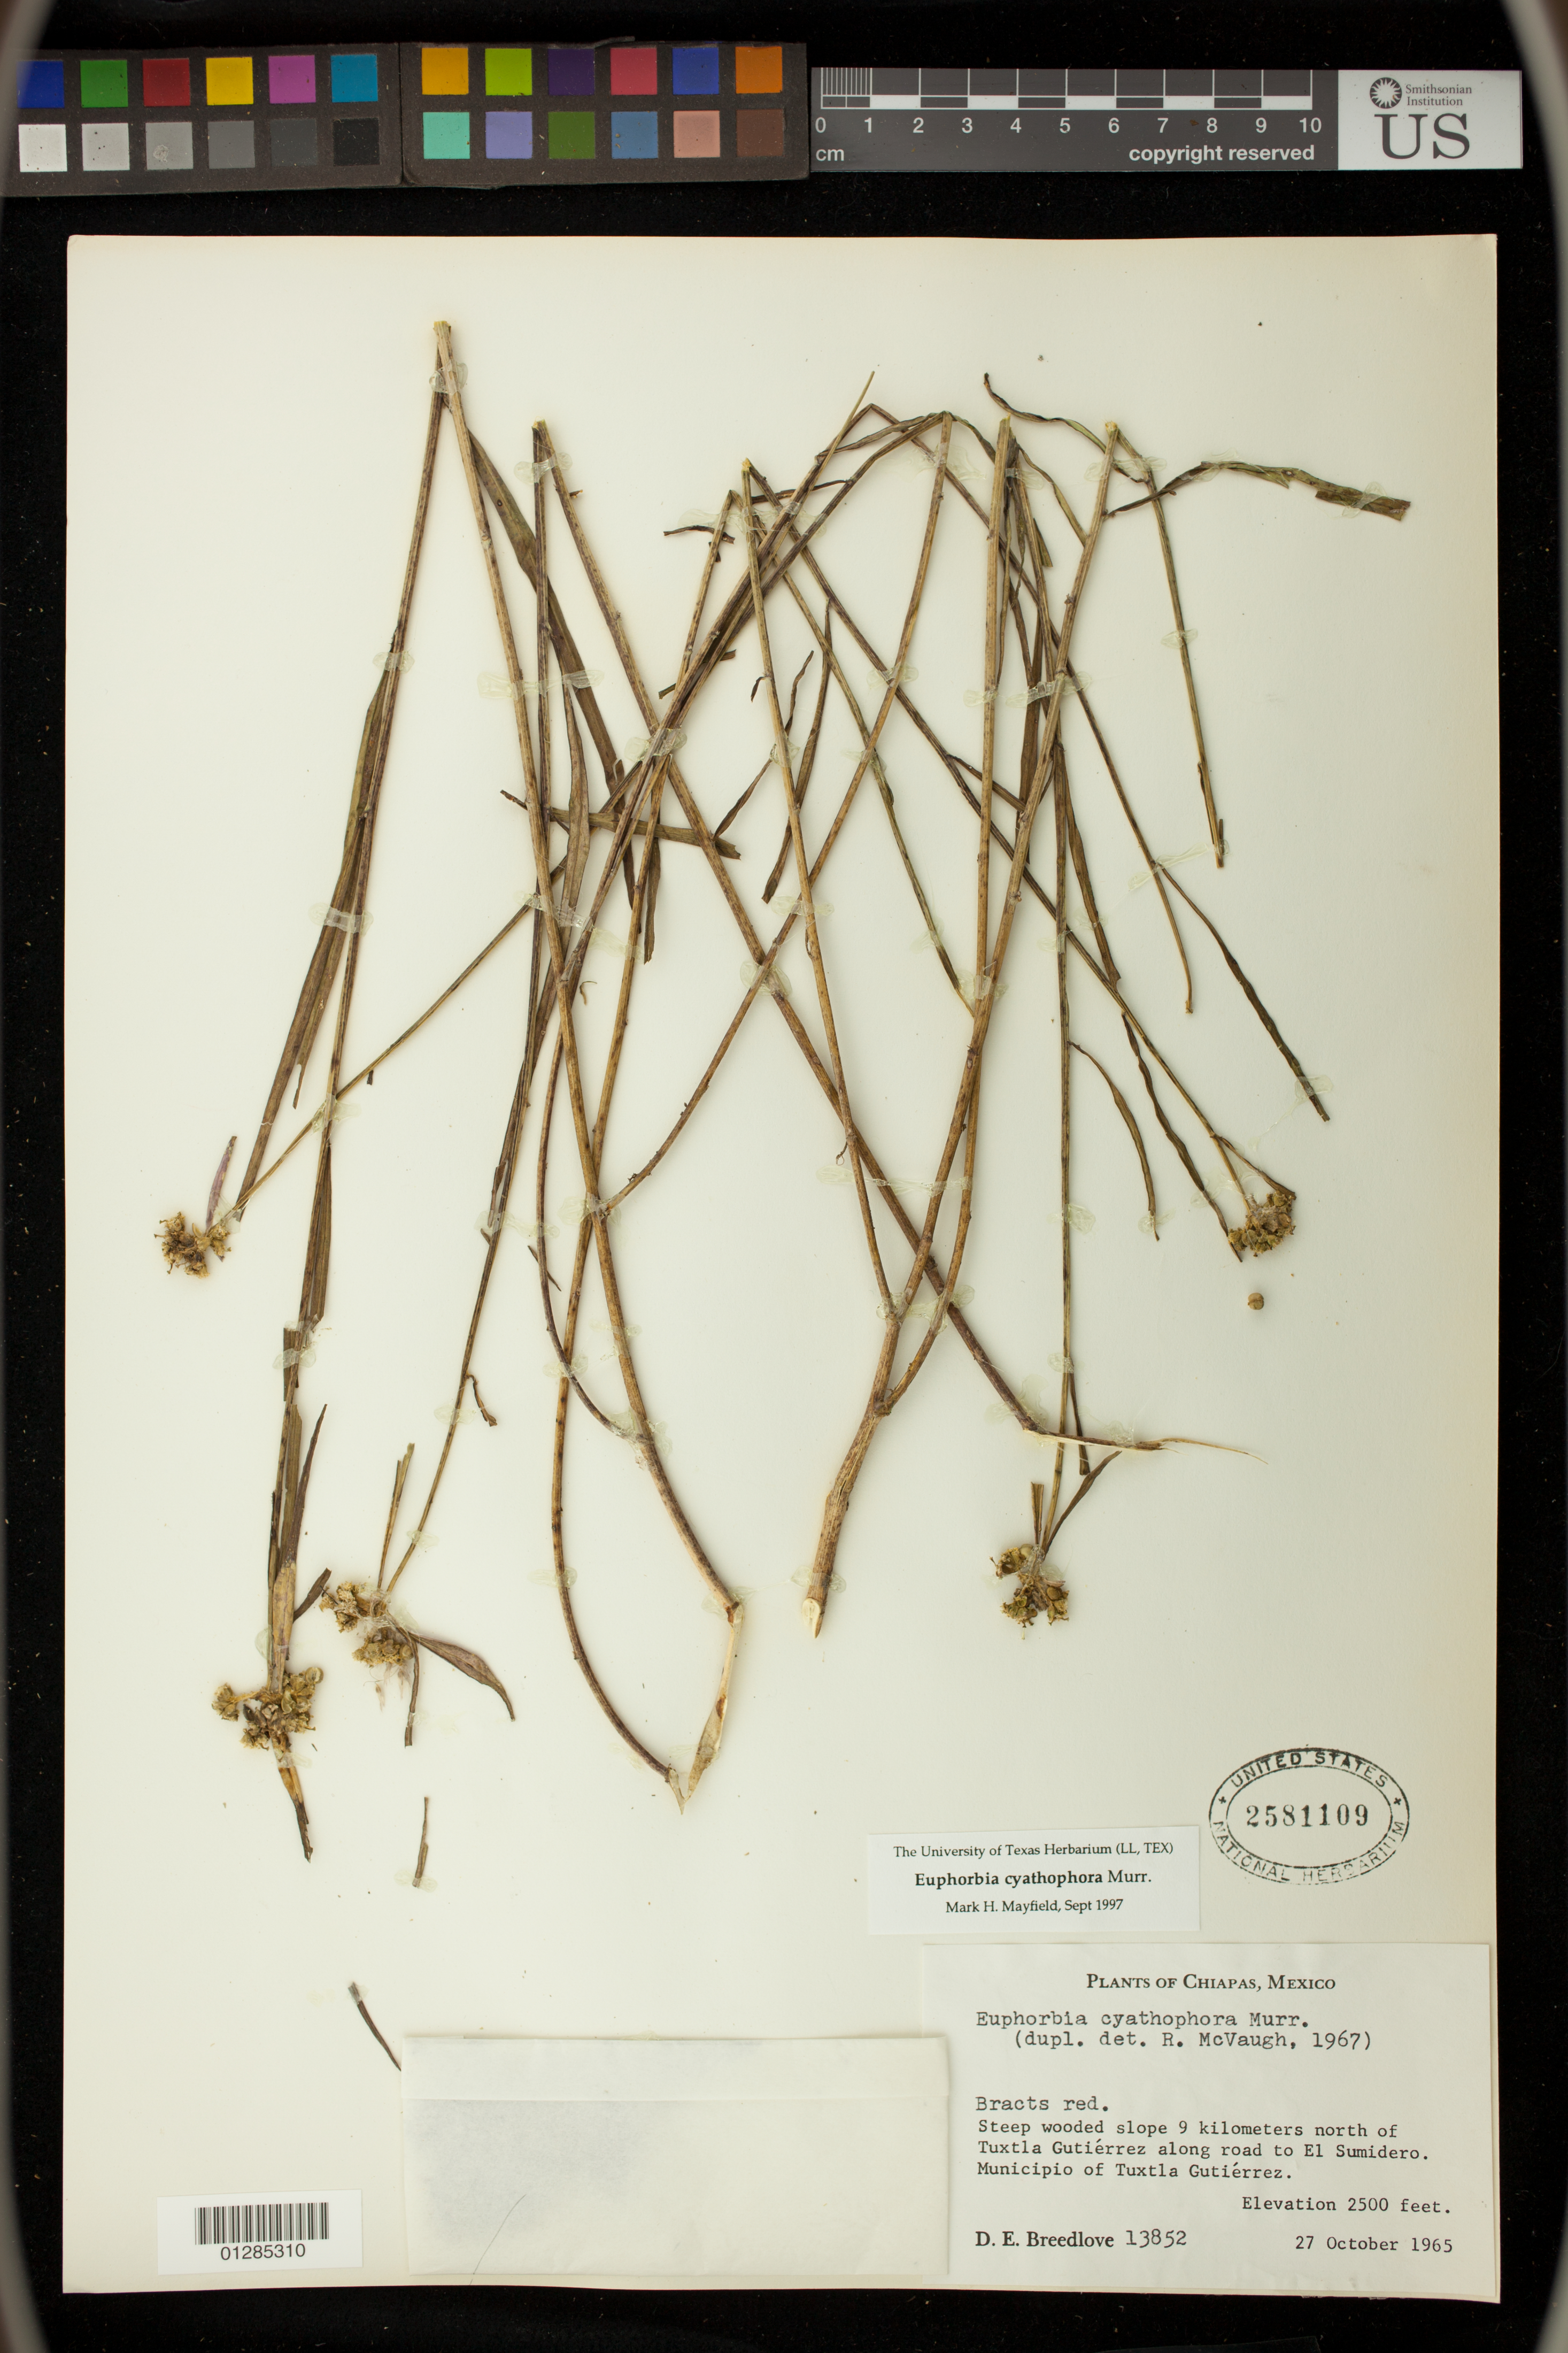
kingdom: Plantae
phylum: Tracheophyta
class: Magnoliopsida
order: Malpighiales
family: Euphorbiaceae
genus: Euphorbia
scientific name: Euphorbia heterophylla var. cyathophora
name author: (Murr.) Griseb.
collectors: D. E. Breedlove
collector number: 13852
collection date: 1965-10-27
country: Mexico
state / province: Chiapas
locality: Steep wooded slope 9 kilometers north of Tuxtla Gutierrez along road to El Sumidero. Municipio of Tuxtla Gutierrez.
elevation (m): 762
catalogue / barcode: US 2581109